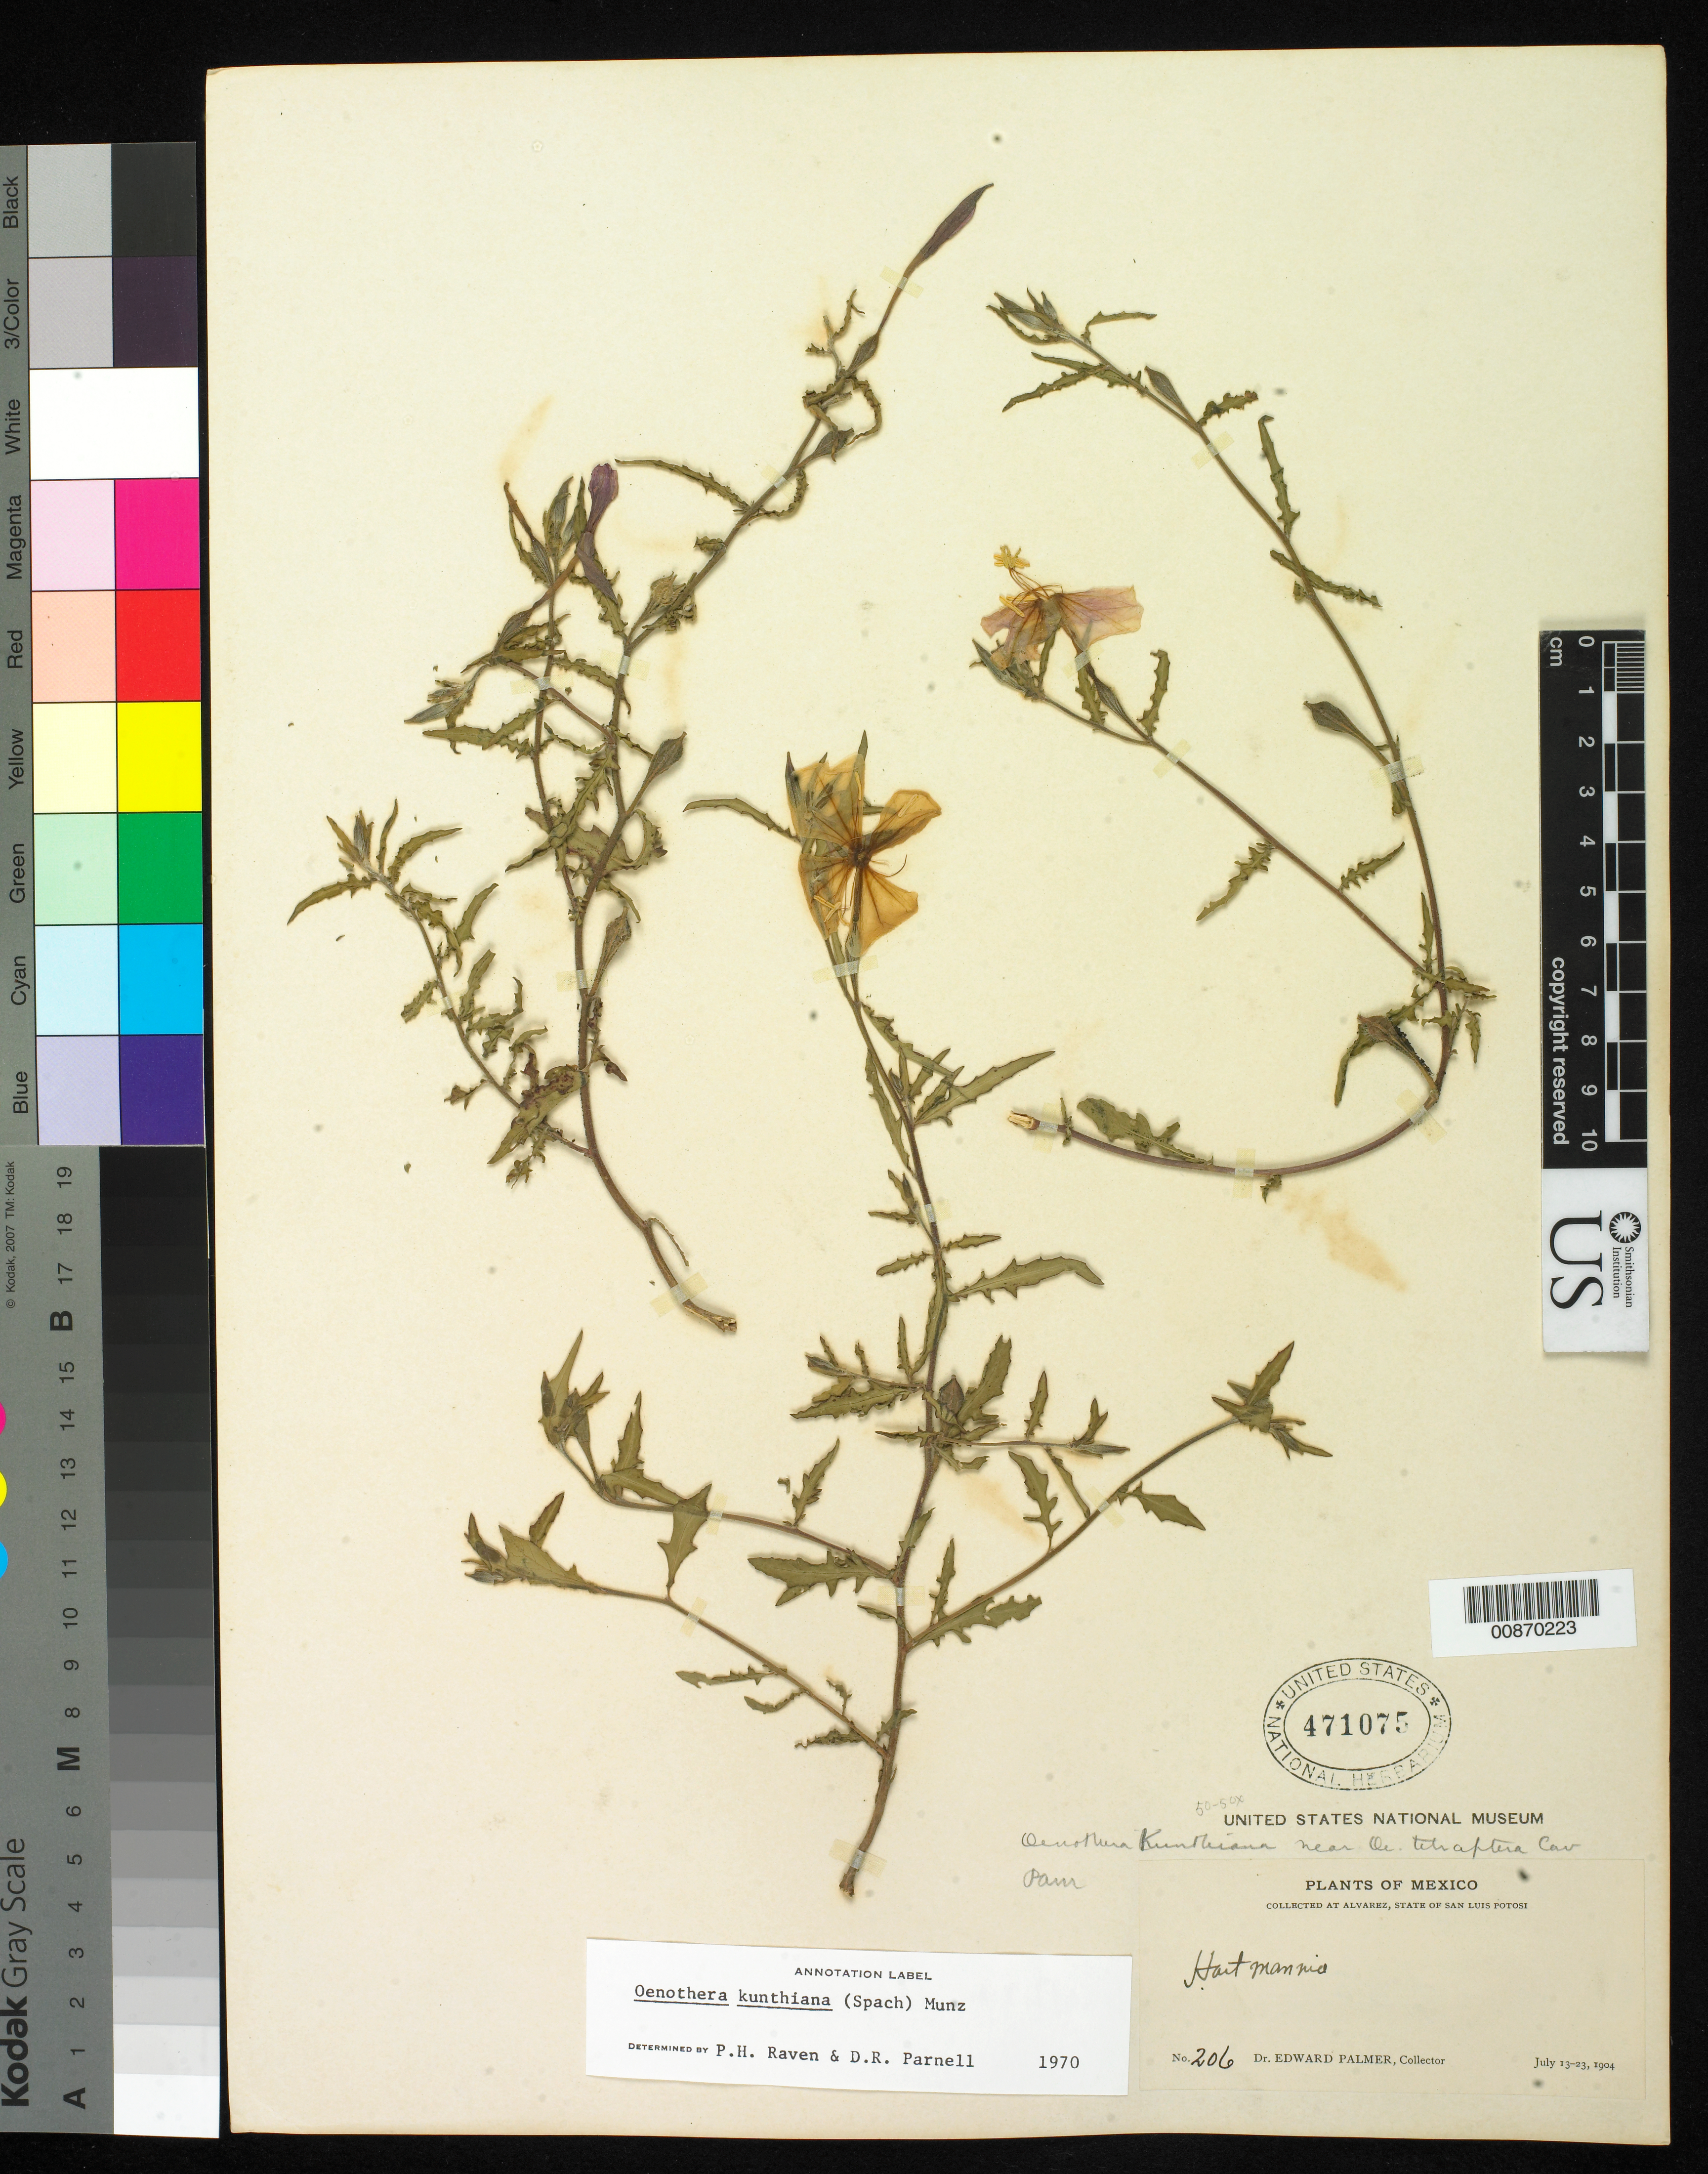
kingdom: Plantae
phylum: Tracheophyta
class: Magnoliopsida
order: Myrtales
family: Onagraceae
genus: Oenothera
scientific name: Oenothera kunthiana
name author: (Spach) Munz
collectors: E. Palmer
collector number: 206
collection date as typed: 13 Jul 1904 to 23 Jul 1904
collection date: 1904-07-13/1904-07-23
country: Mexico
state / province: San Luis Potosí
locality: Alvarez, San Luis Potosí.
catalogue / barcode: US 471075